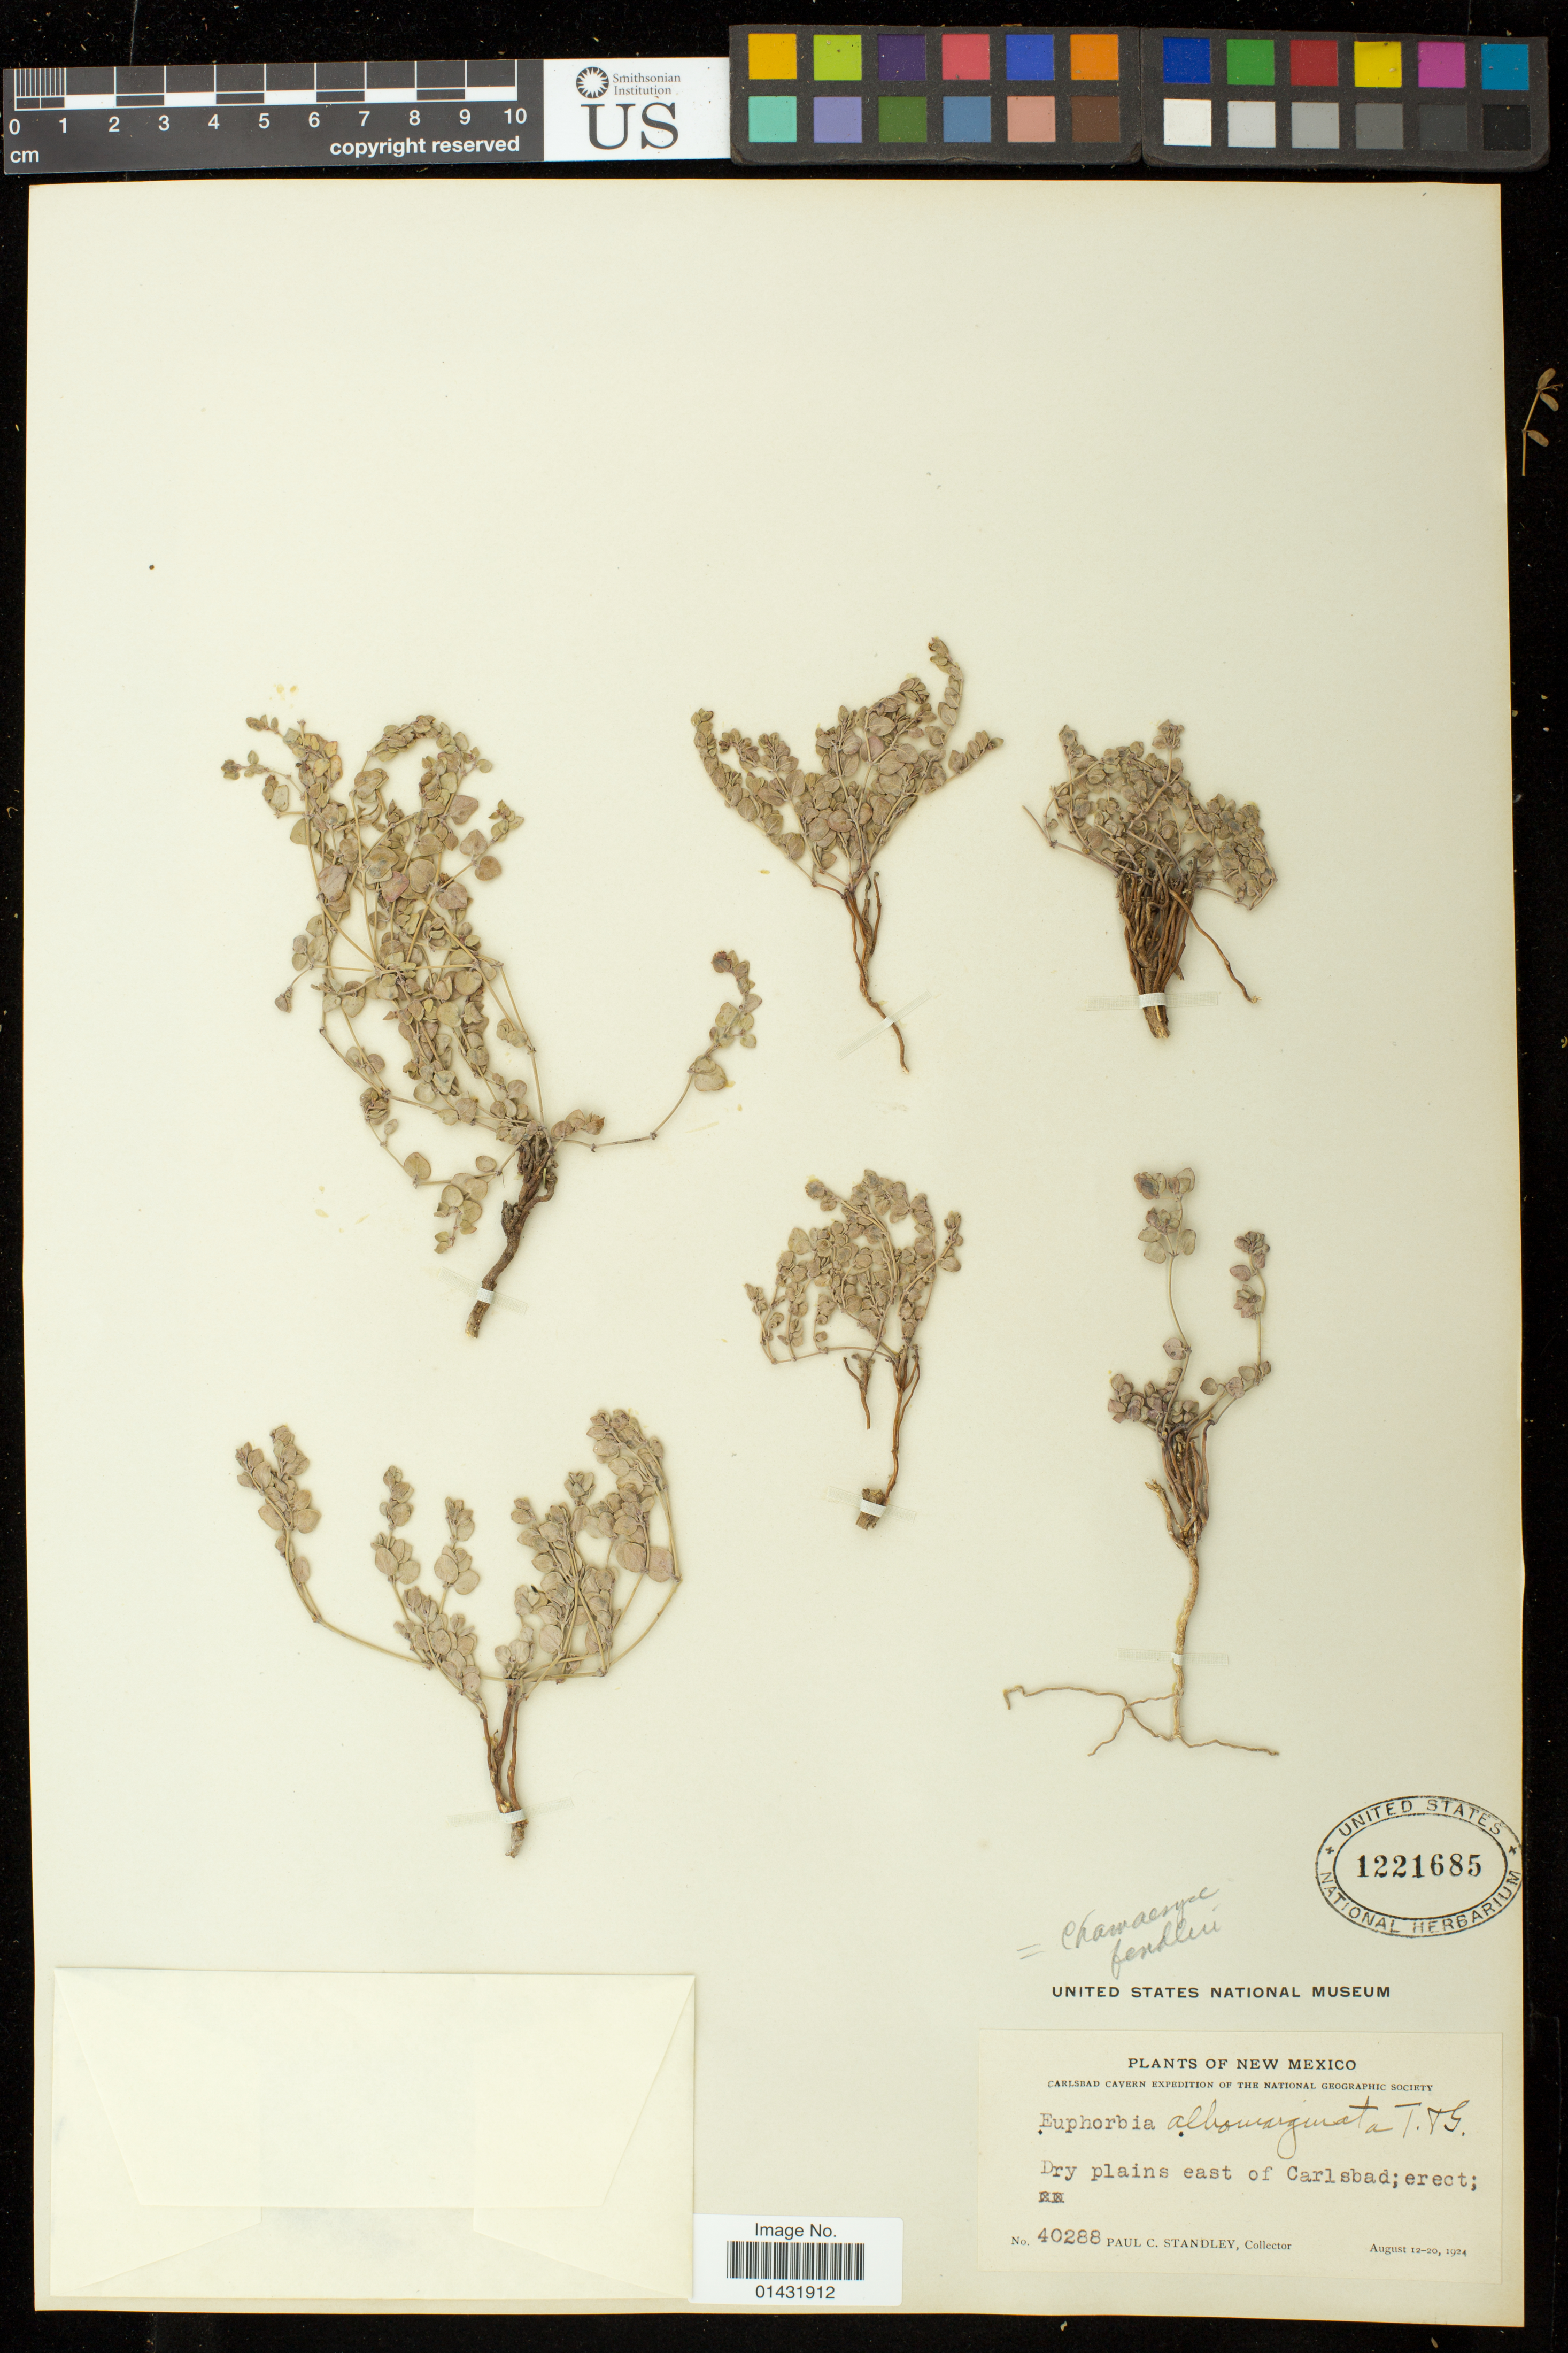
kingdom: Plantae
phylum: Tracheophyta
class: Magnoliopsida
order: Malpighiales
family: Euphorbiaceae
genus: Euphorbia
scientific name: Euphorbia fendleri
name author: Torr. & A. Gray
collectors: P. C. Standley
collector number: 40288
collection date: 1924-08-12/1924-08-20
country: United States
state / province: New Mexico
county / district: Eddy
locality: Dry plains east of Carlsbad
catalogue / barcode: US 1221685